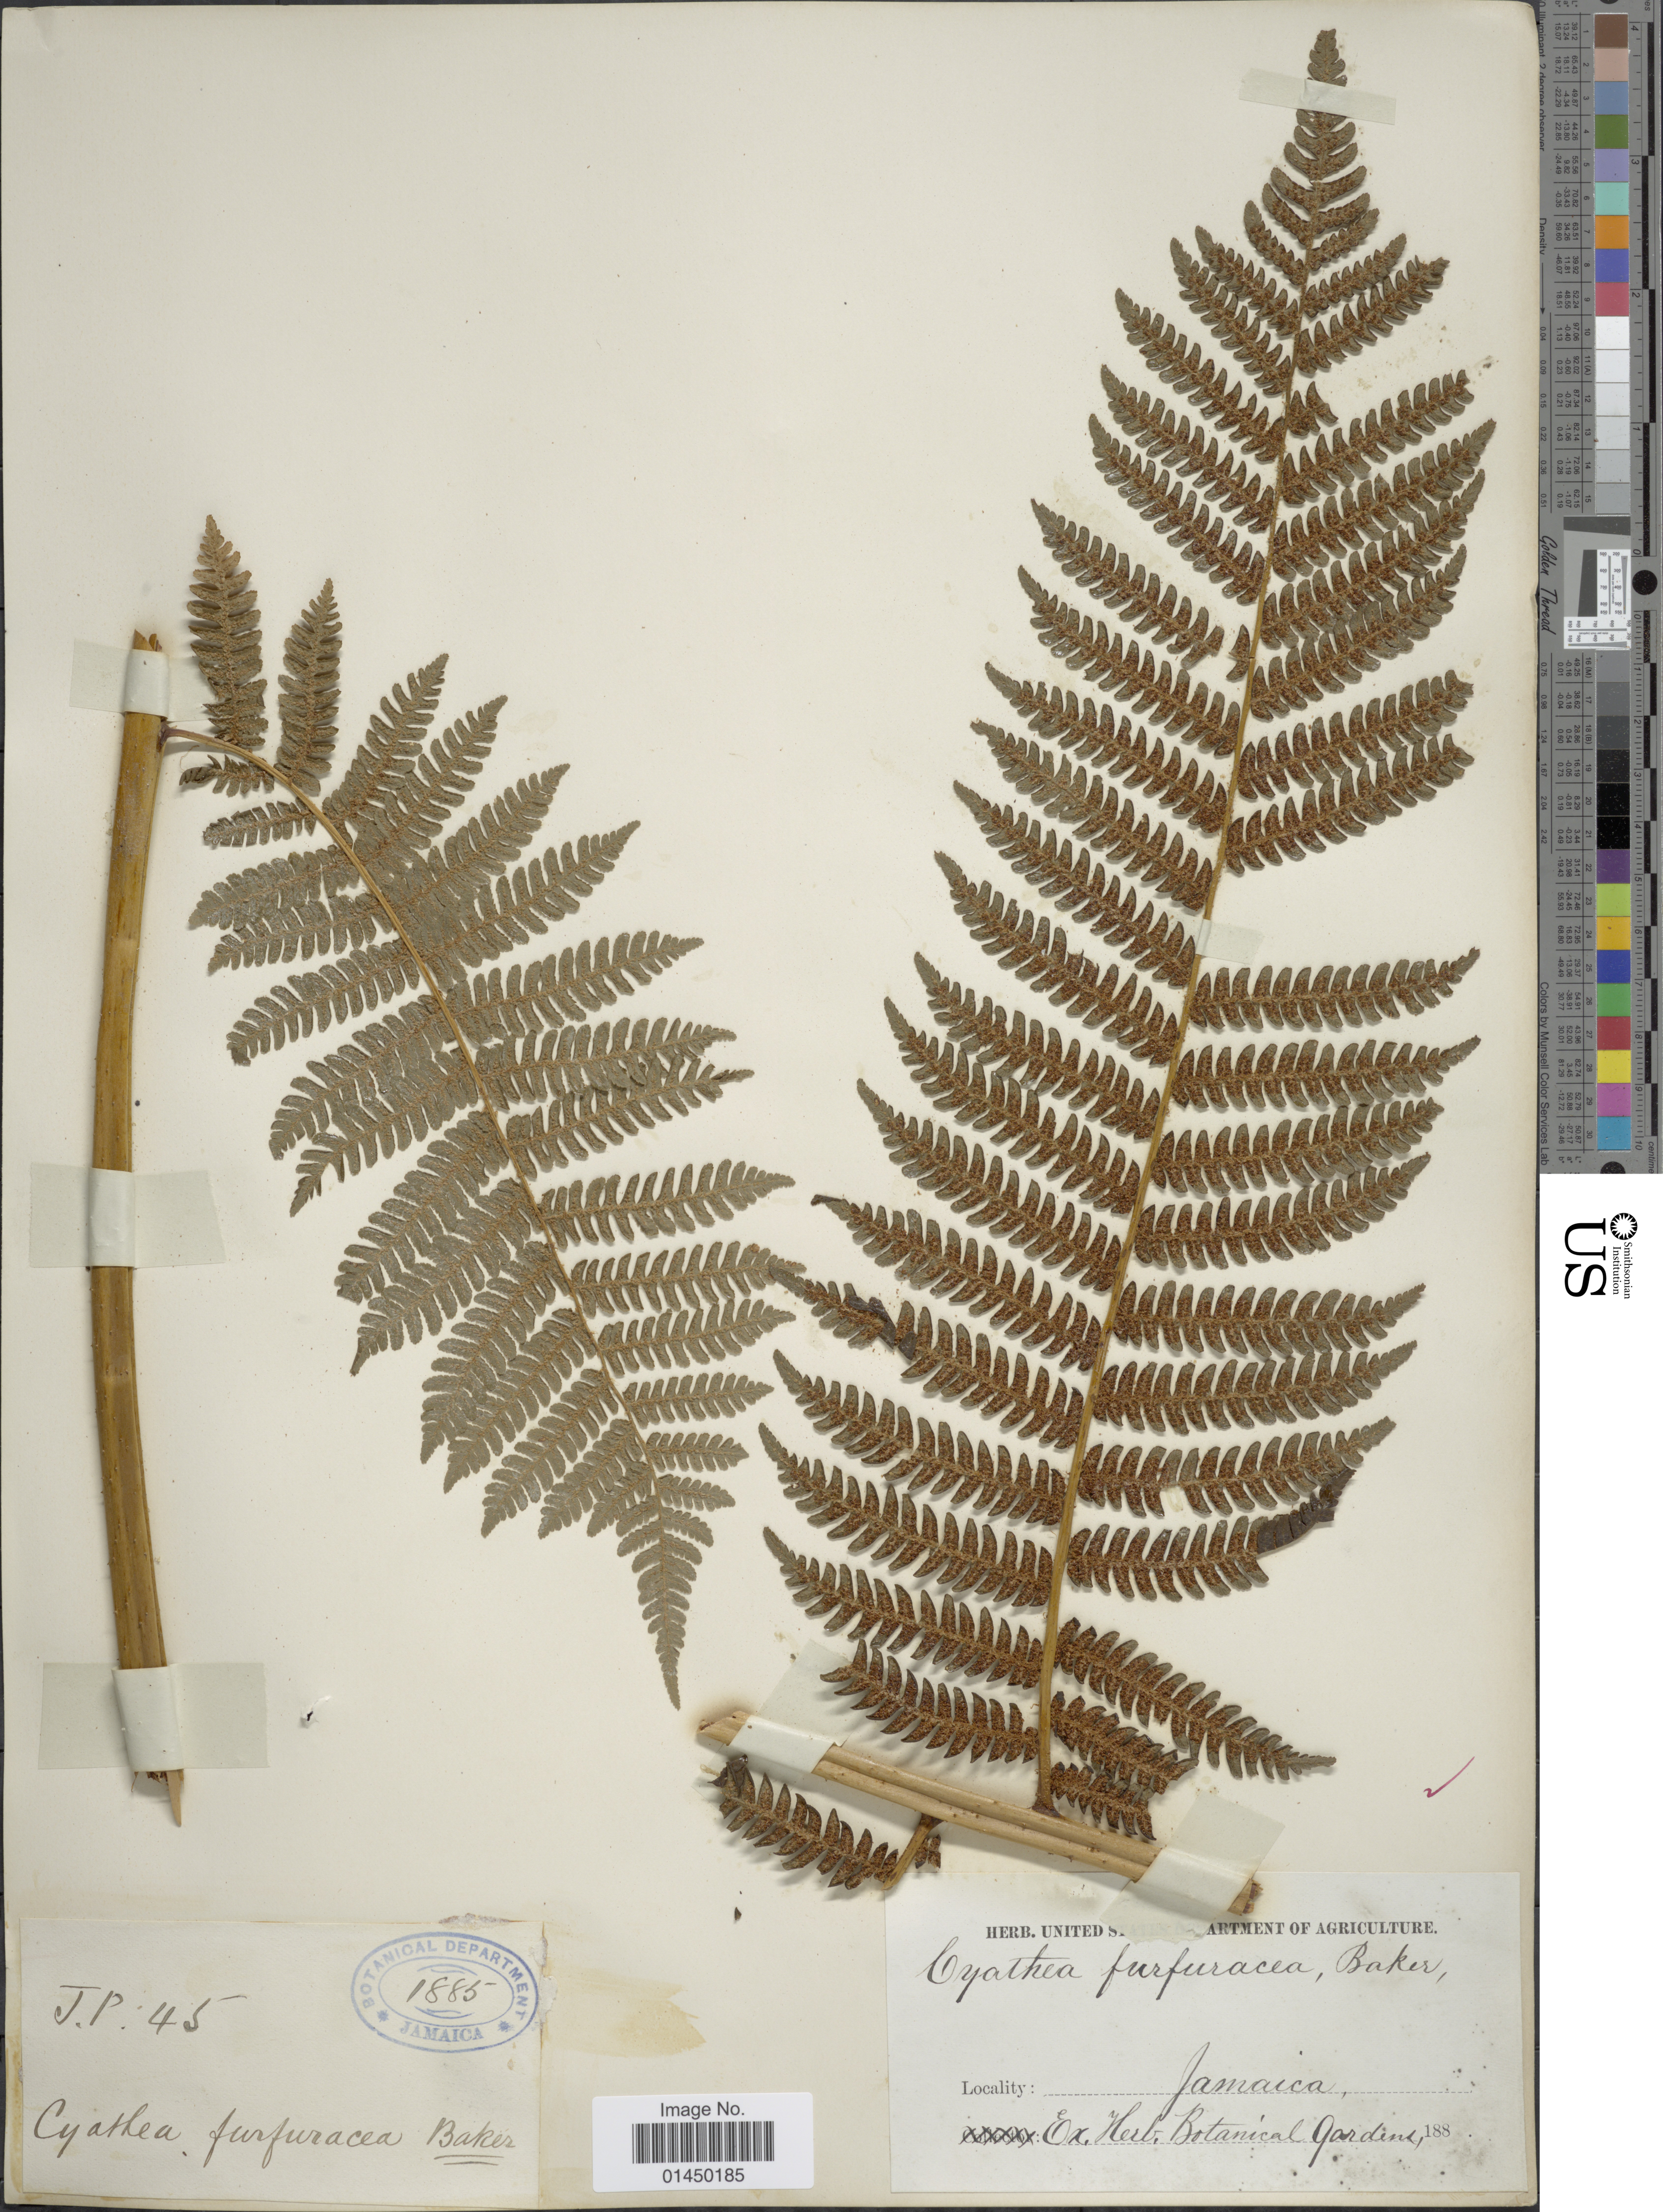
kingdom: Plantae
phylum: Tracheophyta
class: Polypodiopsida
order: Cyatheales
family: Cyatheaceae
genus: Cyathea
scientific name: Cyathea furfuracea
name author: Christ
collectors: J.P.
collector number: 45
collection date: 1885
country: Jamaica